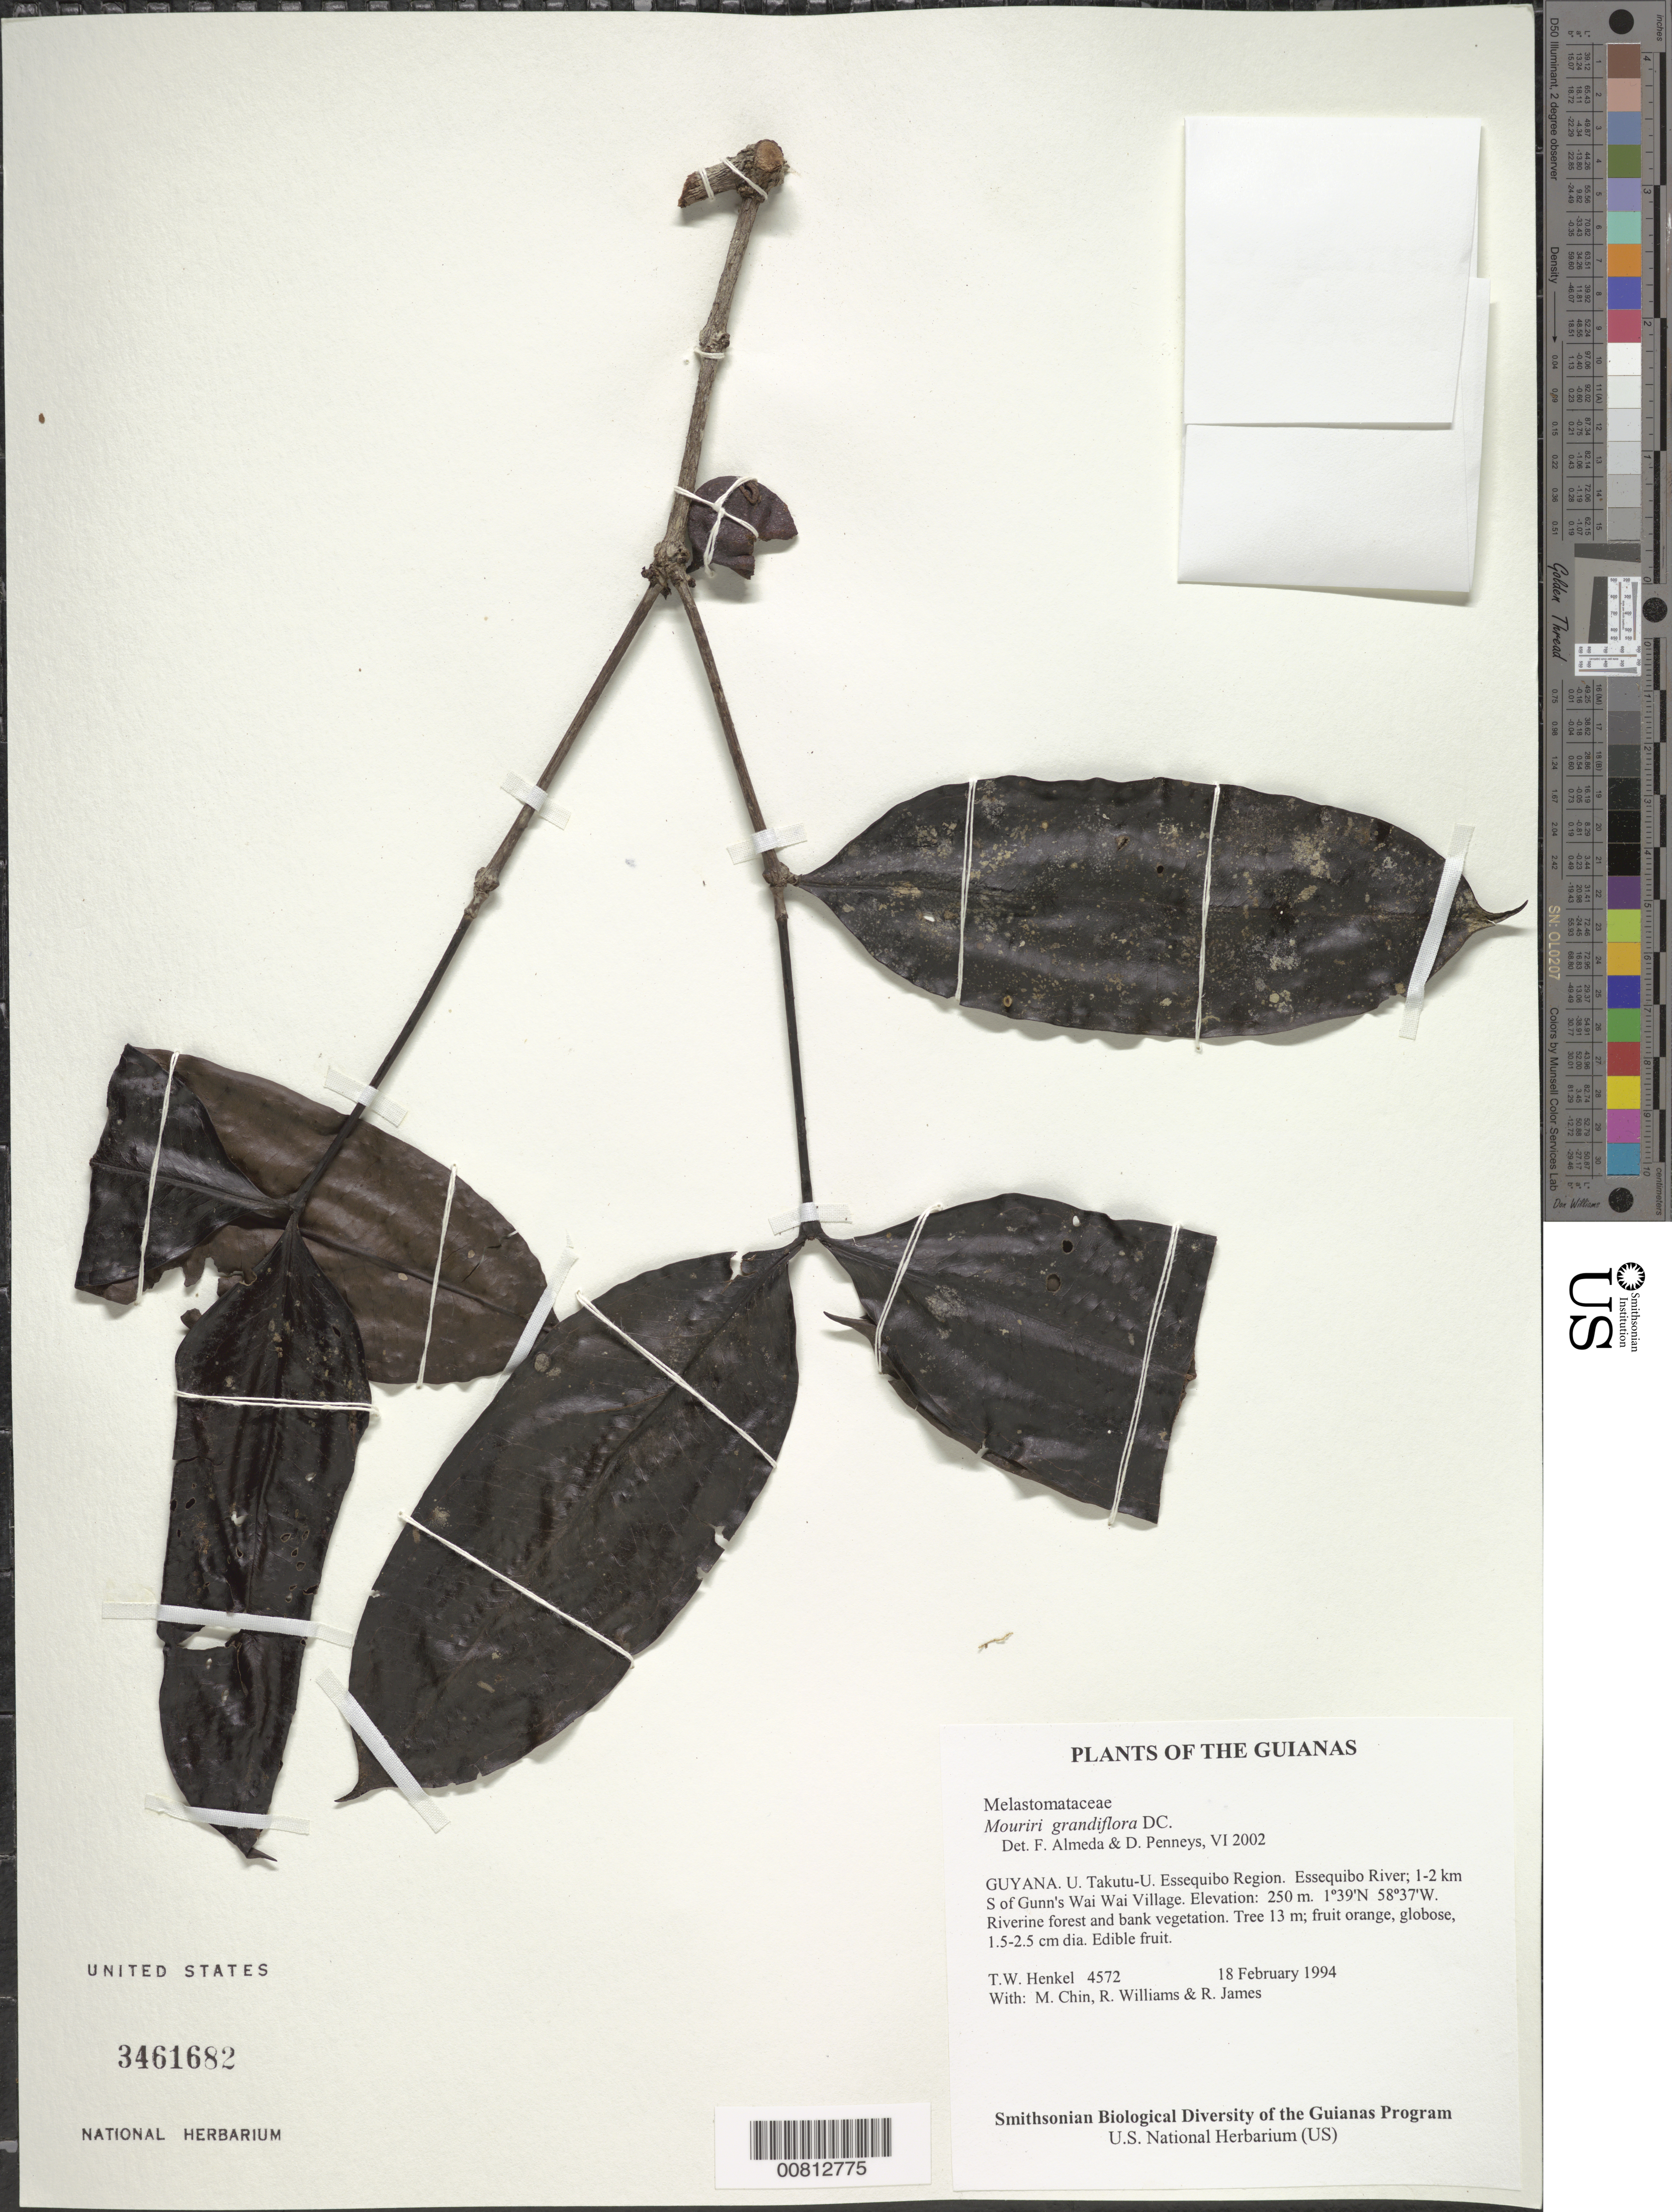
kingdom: Plantae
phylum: Tracheophyta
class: Magnoliopsida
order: Myrtales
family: Melastomataceae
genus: Mouriri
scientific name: Mouriri grandiflora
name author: DC.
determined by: Almeda, F.; Penneys, D. S.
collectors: T. Henkel, M. Chin, R. Williams & R. James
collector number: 4572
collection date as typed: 18 February 1994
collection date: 1994-02-18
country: Guyana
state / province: U. Takutu-U. Essequibo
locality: Essequibo River; 1-2 km S of Gunn's Wai Wai Village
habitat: Riverine forest and bank vegetation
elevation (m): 250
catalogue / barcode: US 3461682